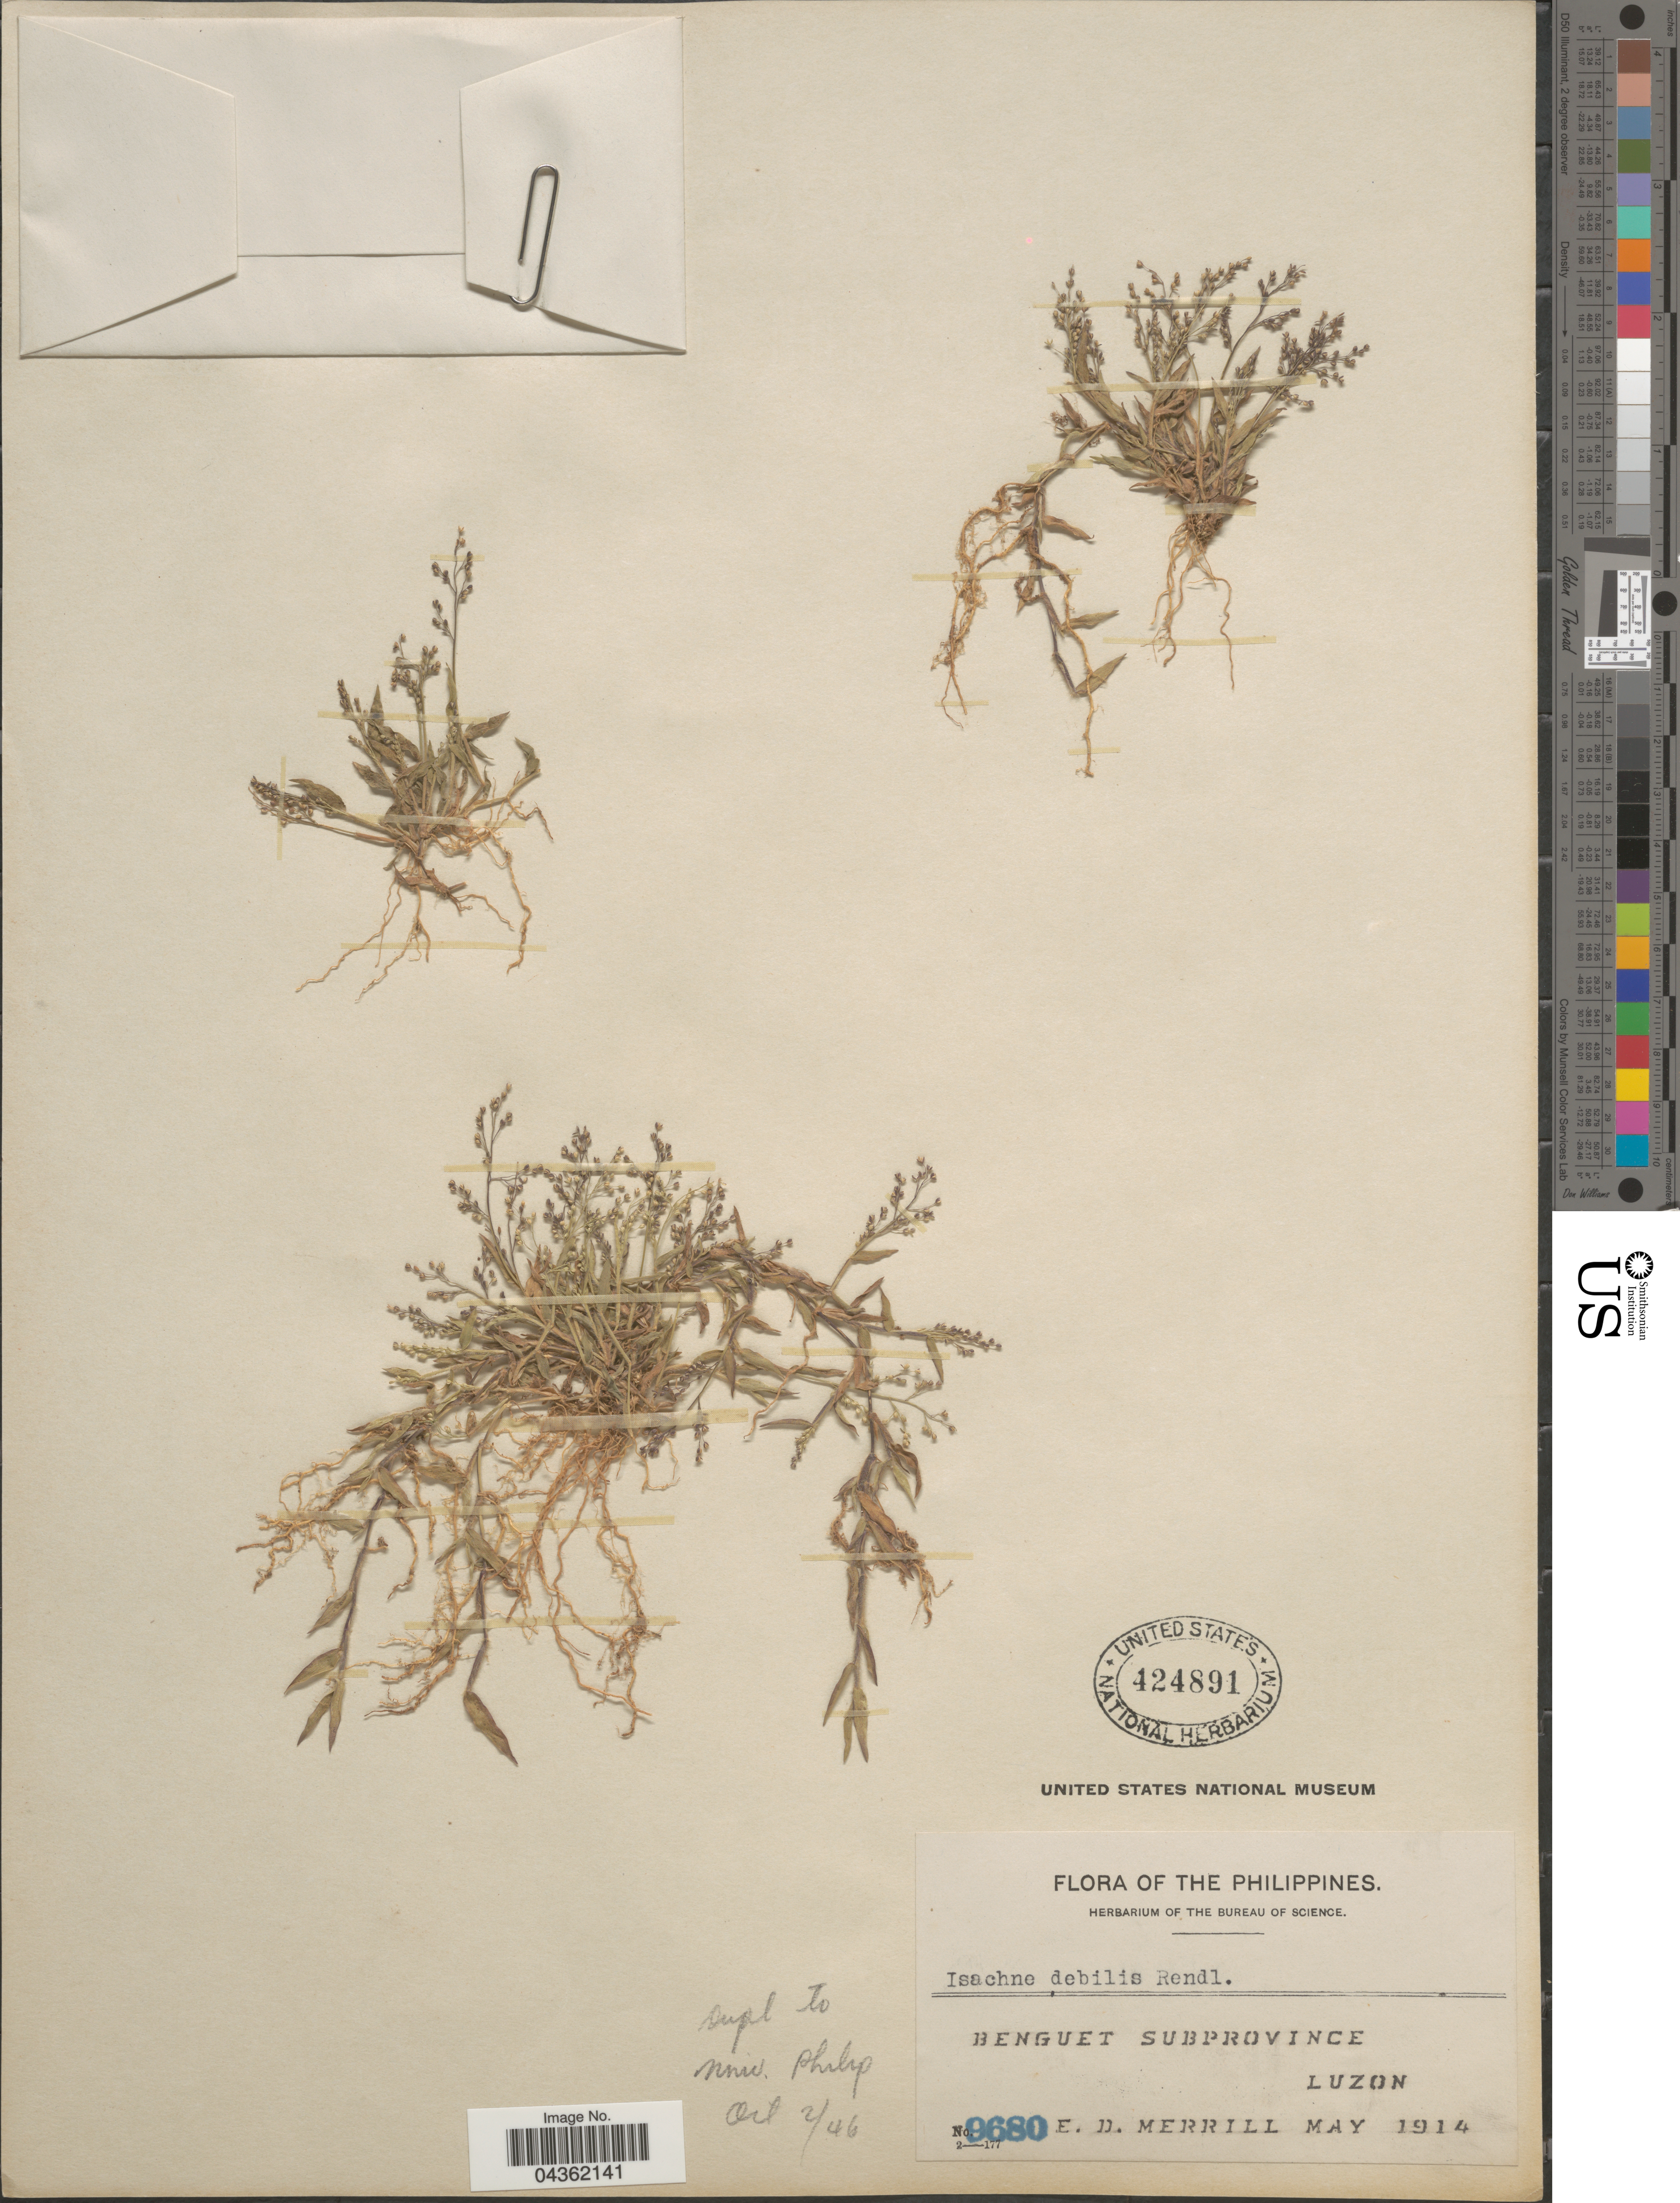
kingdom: Plantae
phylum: Tracheophyta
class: Liliopsida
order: Poales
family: Poaceae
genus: Isachne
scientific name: Isachne myosotis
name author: Nees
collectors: E. D. Merrill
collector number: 9680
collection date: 1914-05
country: Philippines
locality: Benguet Subprovince. Luzon.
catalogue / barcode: US 424891